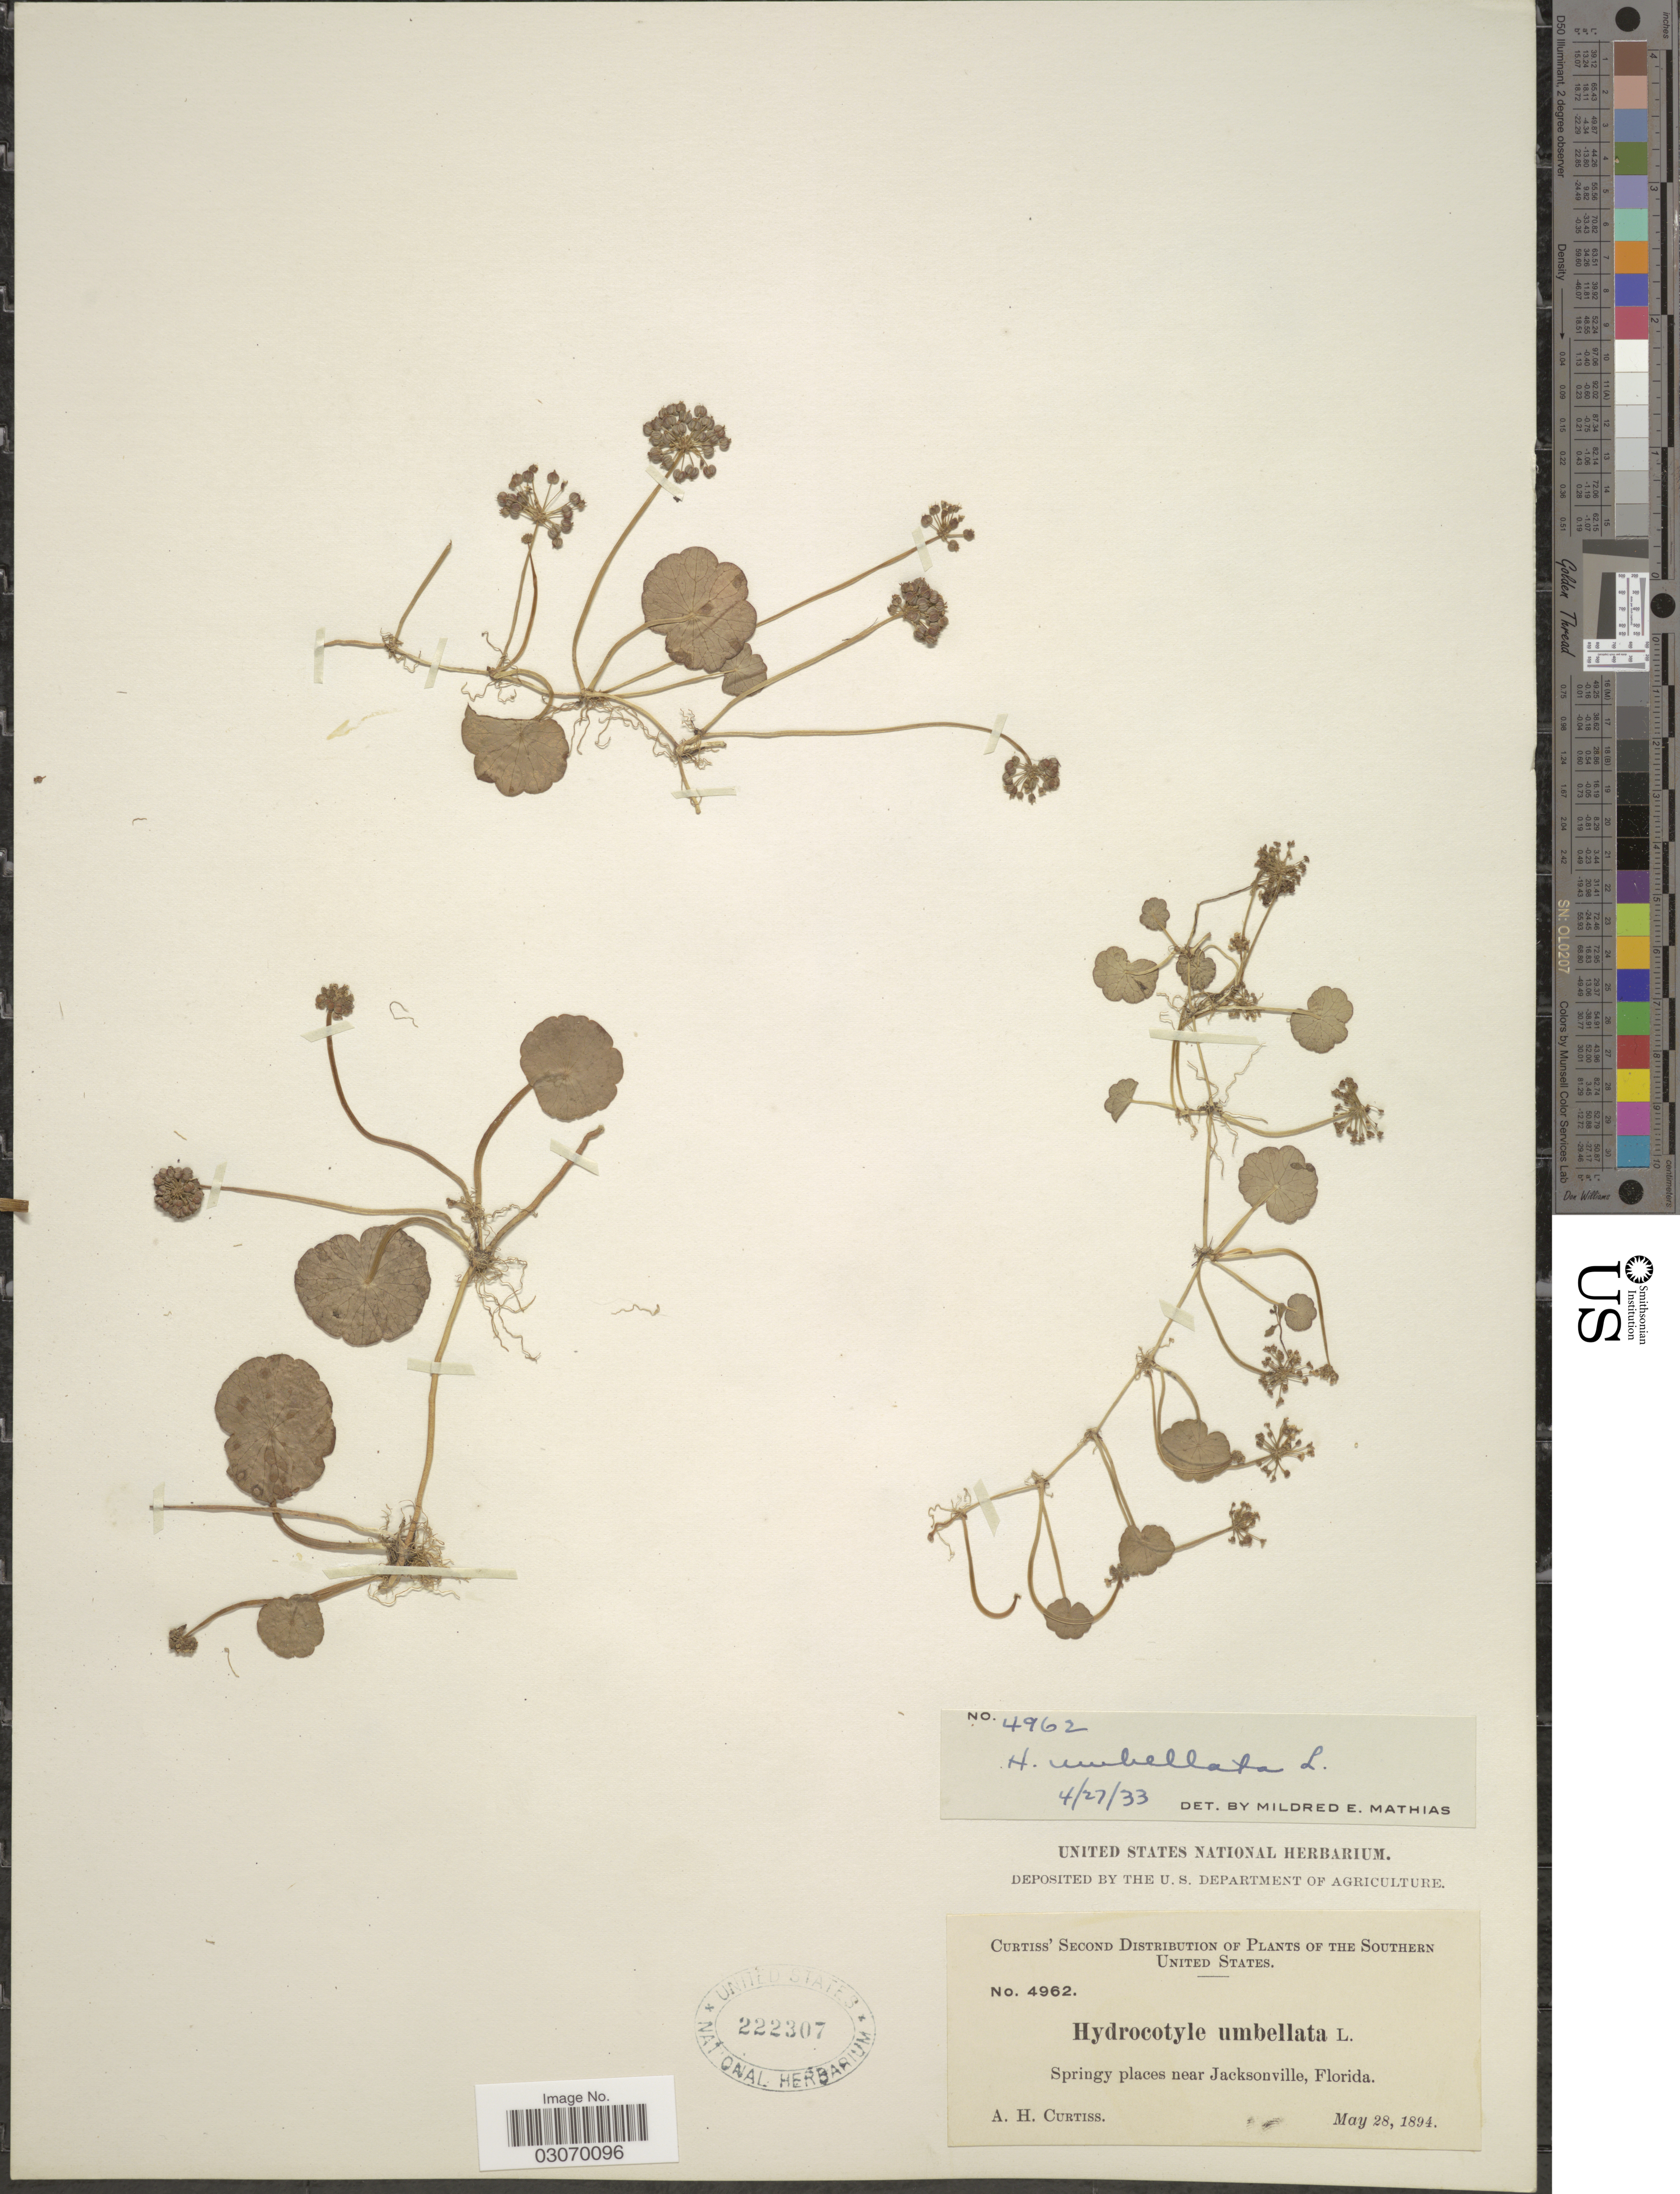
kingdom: Plantae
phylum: Tracheophyta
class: Magnoliopsida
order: Apiales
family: Araliaceae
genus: Hydrocotyle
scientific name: Hydrocotyle umbellata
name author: L.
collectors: A. H. Curtiss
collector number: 4962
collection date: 1894-05-28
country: United States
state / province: Florida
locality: Southern United States. Springy places near Jacksonville.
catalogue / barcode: US 222307